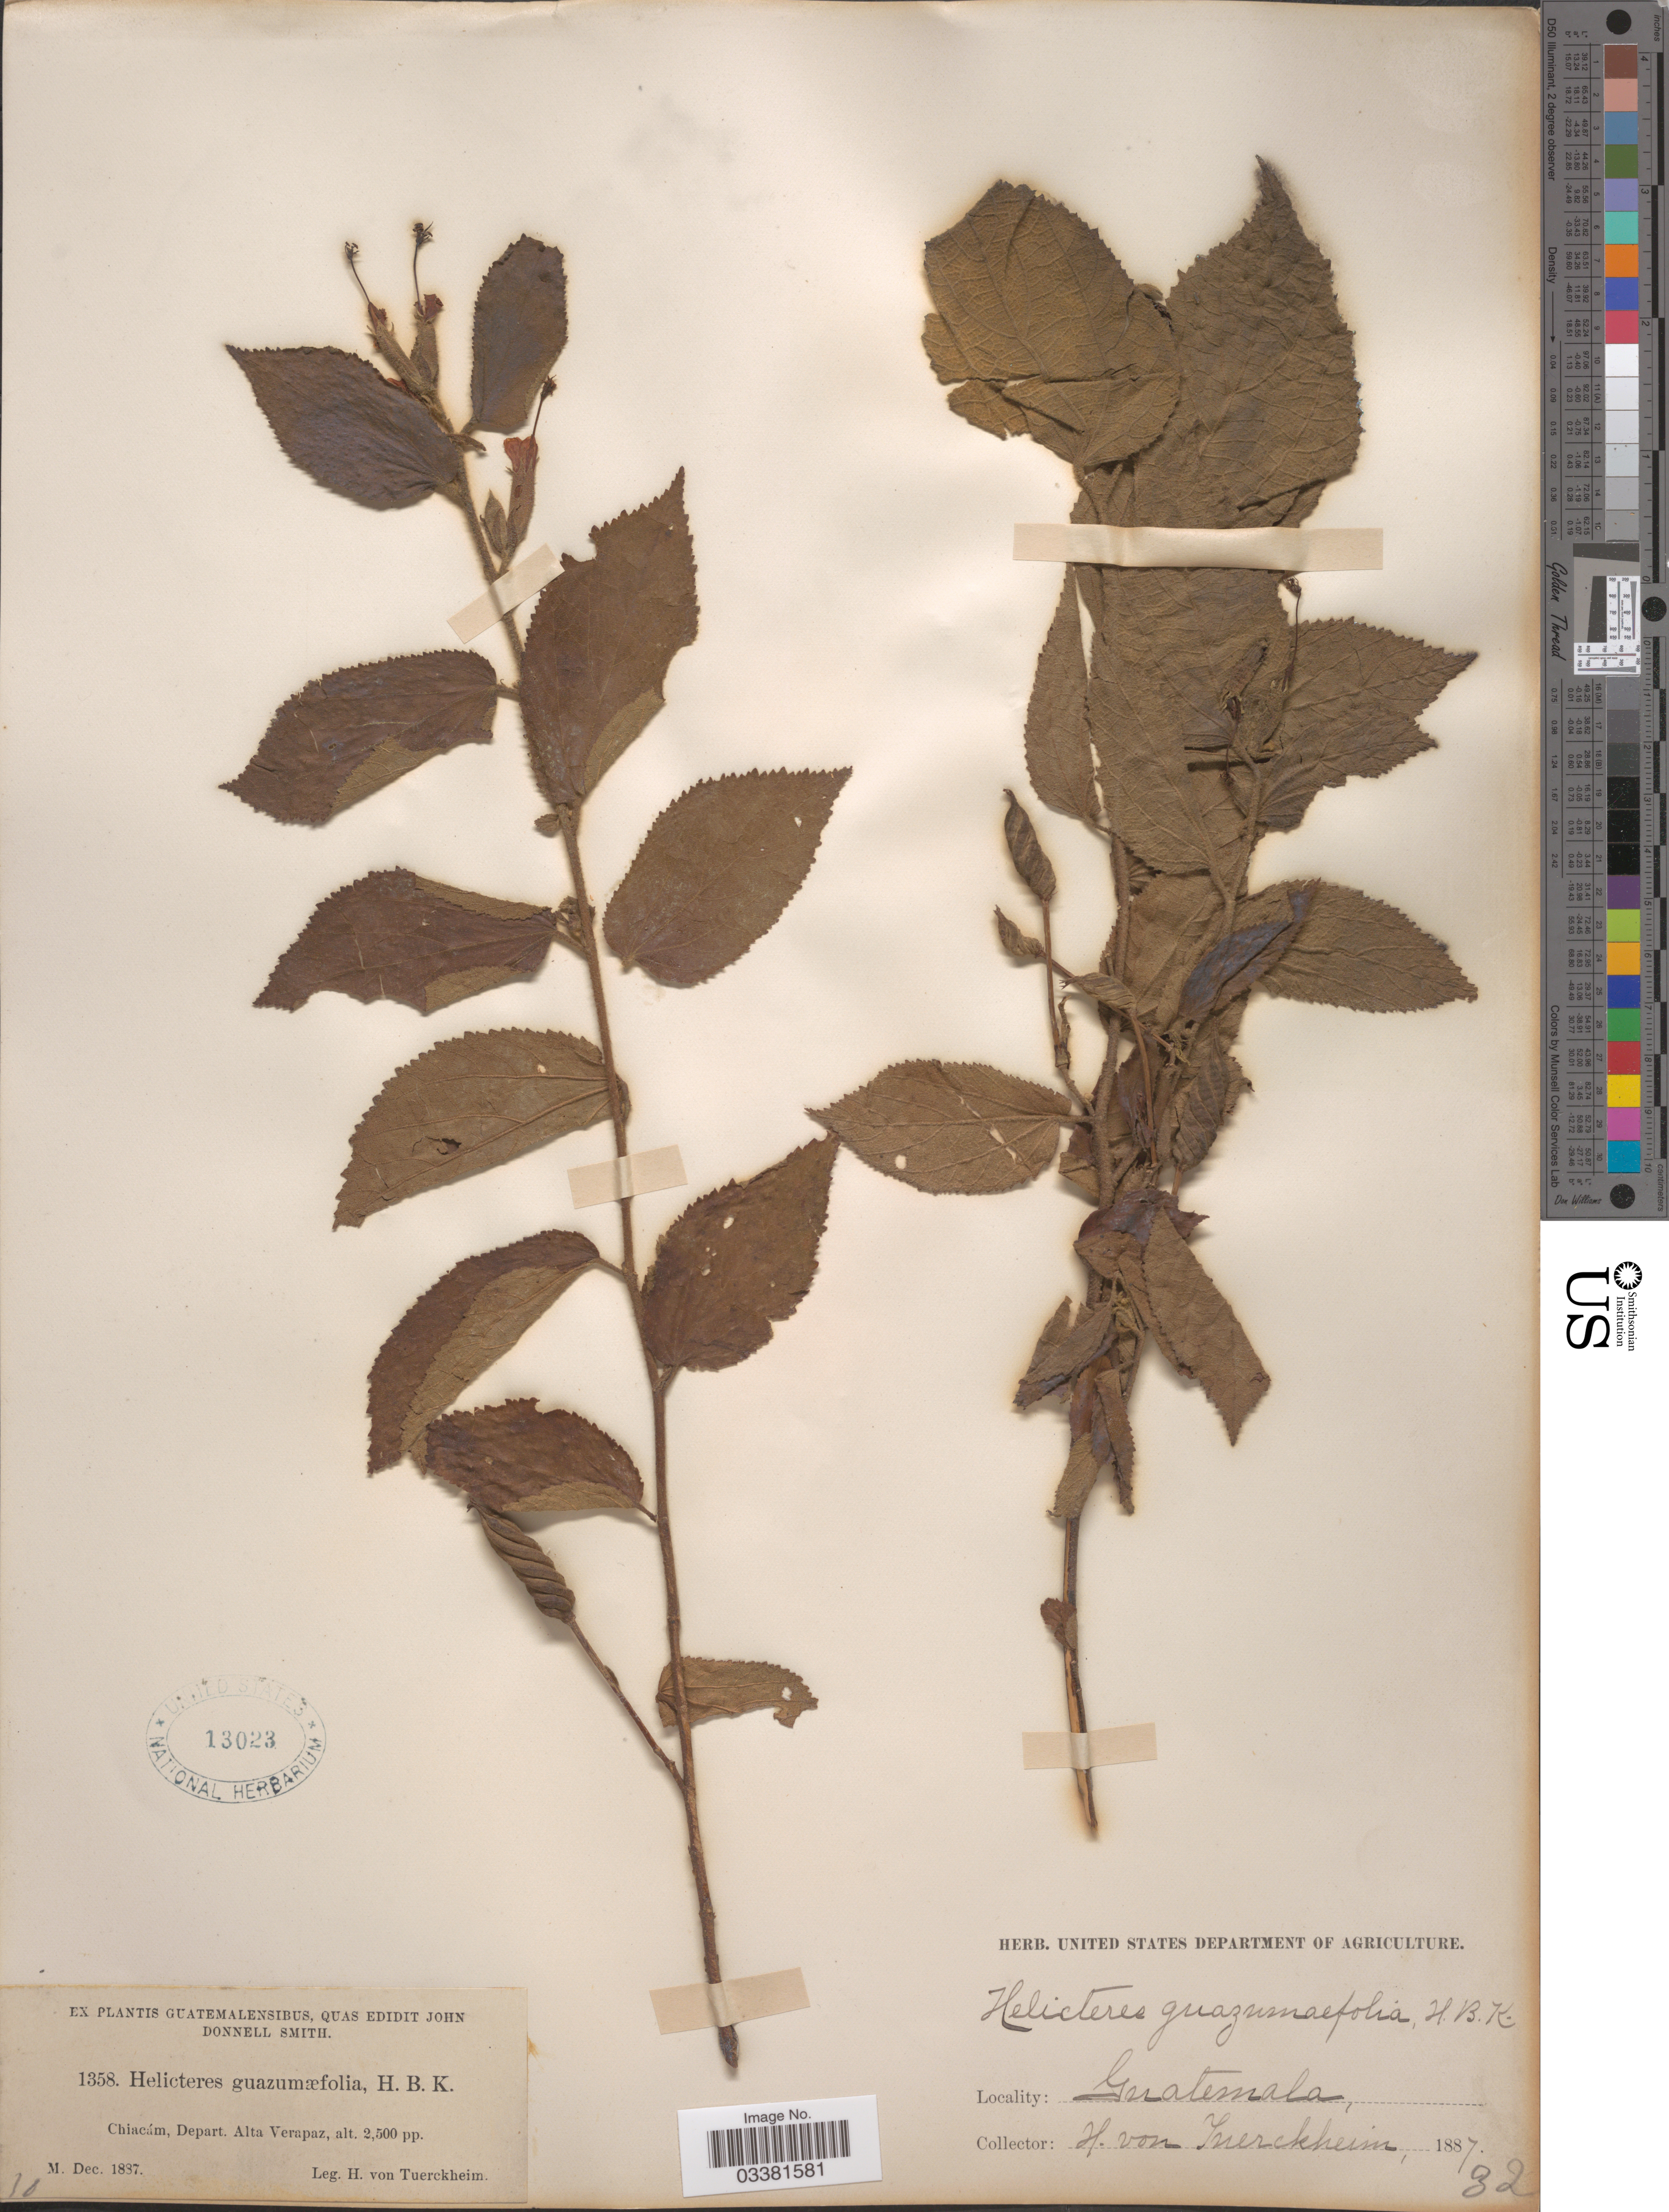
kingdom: Plantae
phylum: Tracheophyta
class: Magnoliopsida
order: Malvales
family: Malvaceae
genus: Helicteres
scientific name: Helicteres guazumifolia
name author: Kunth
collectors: H. von Türckheim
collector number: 1358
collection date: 1887-12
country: Guatemala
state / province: Alta Verapaz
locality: Chiacám, Depart. Alta Verapaz.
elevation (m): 762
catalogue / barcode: US 13023